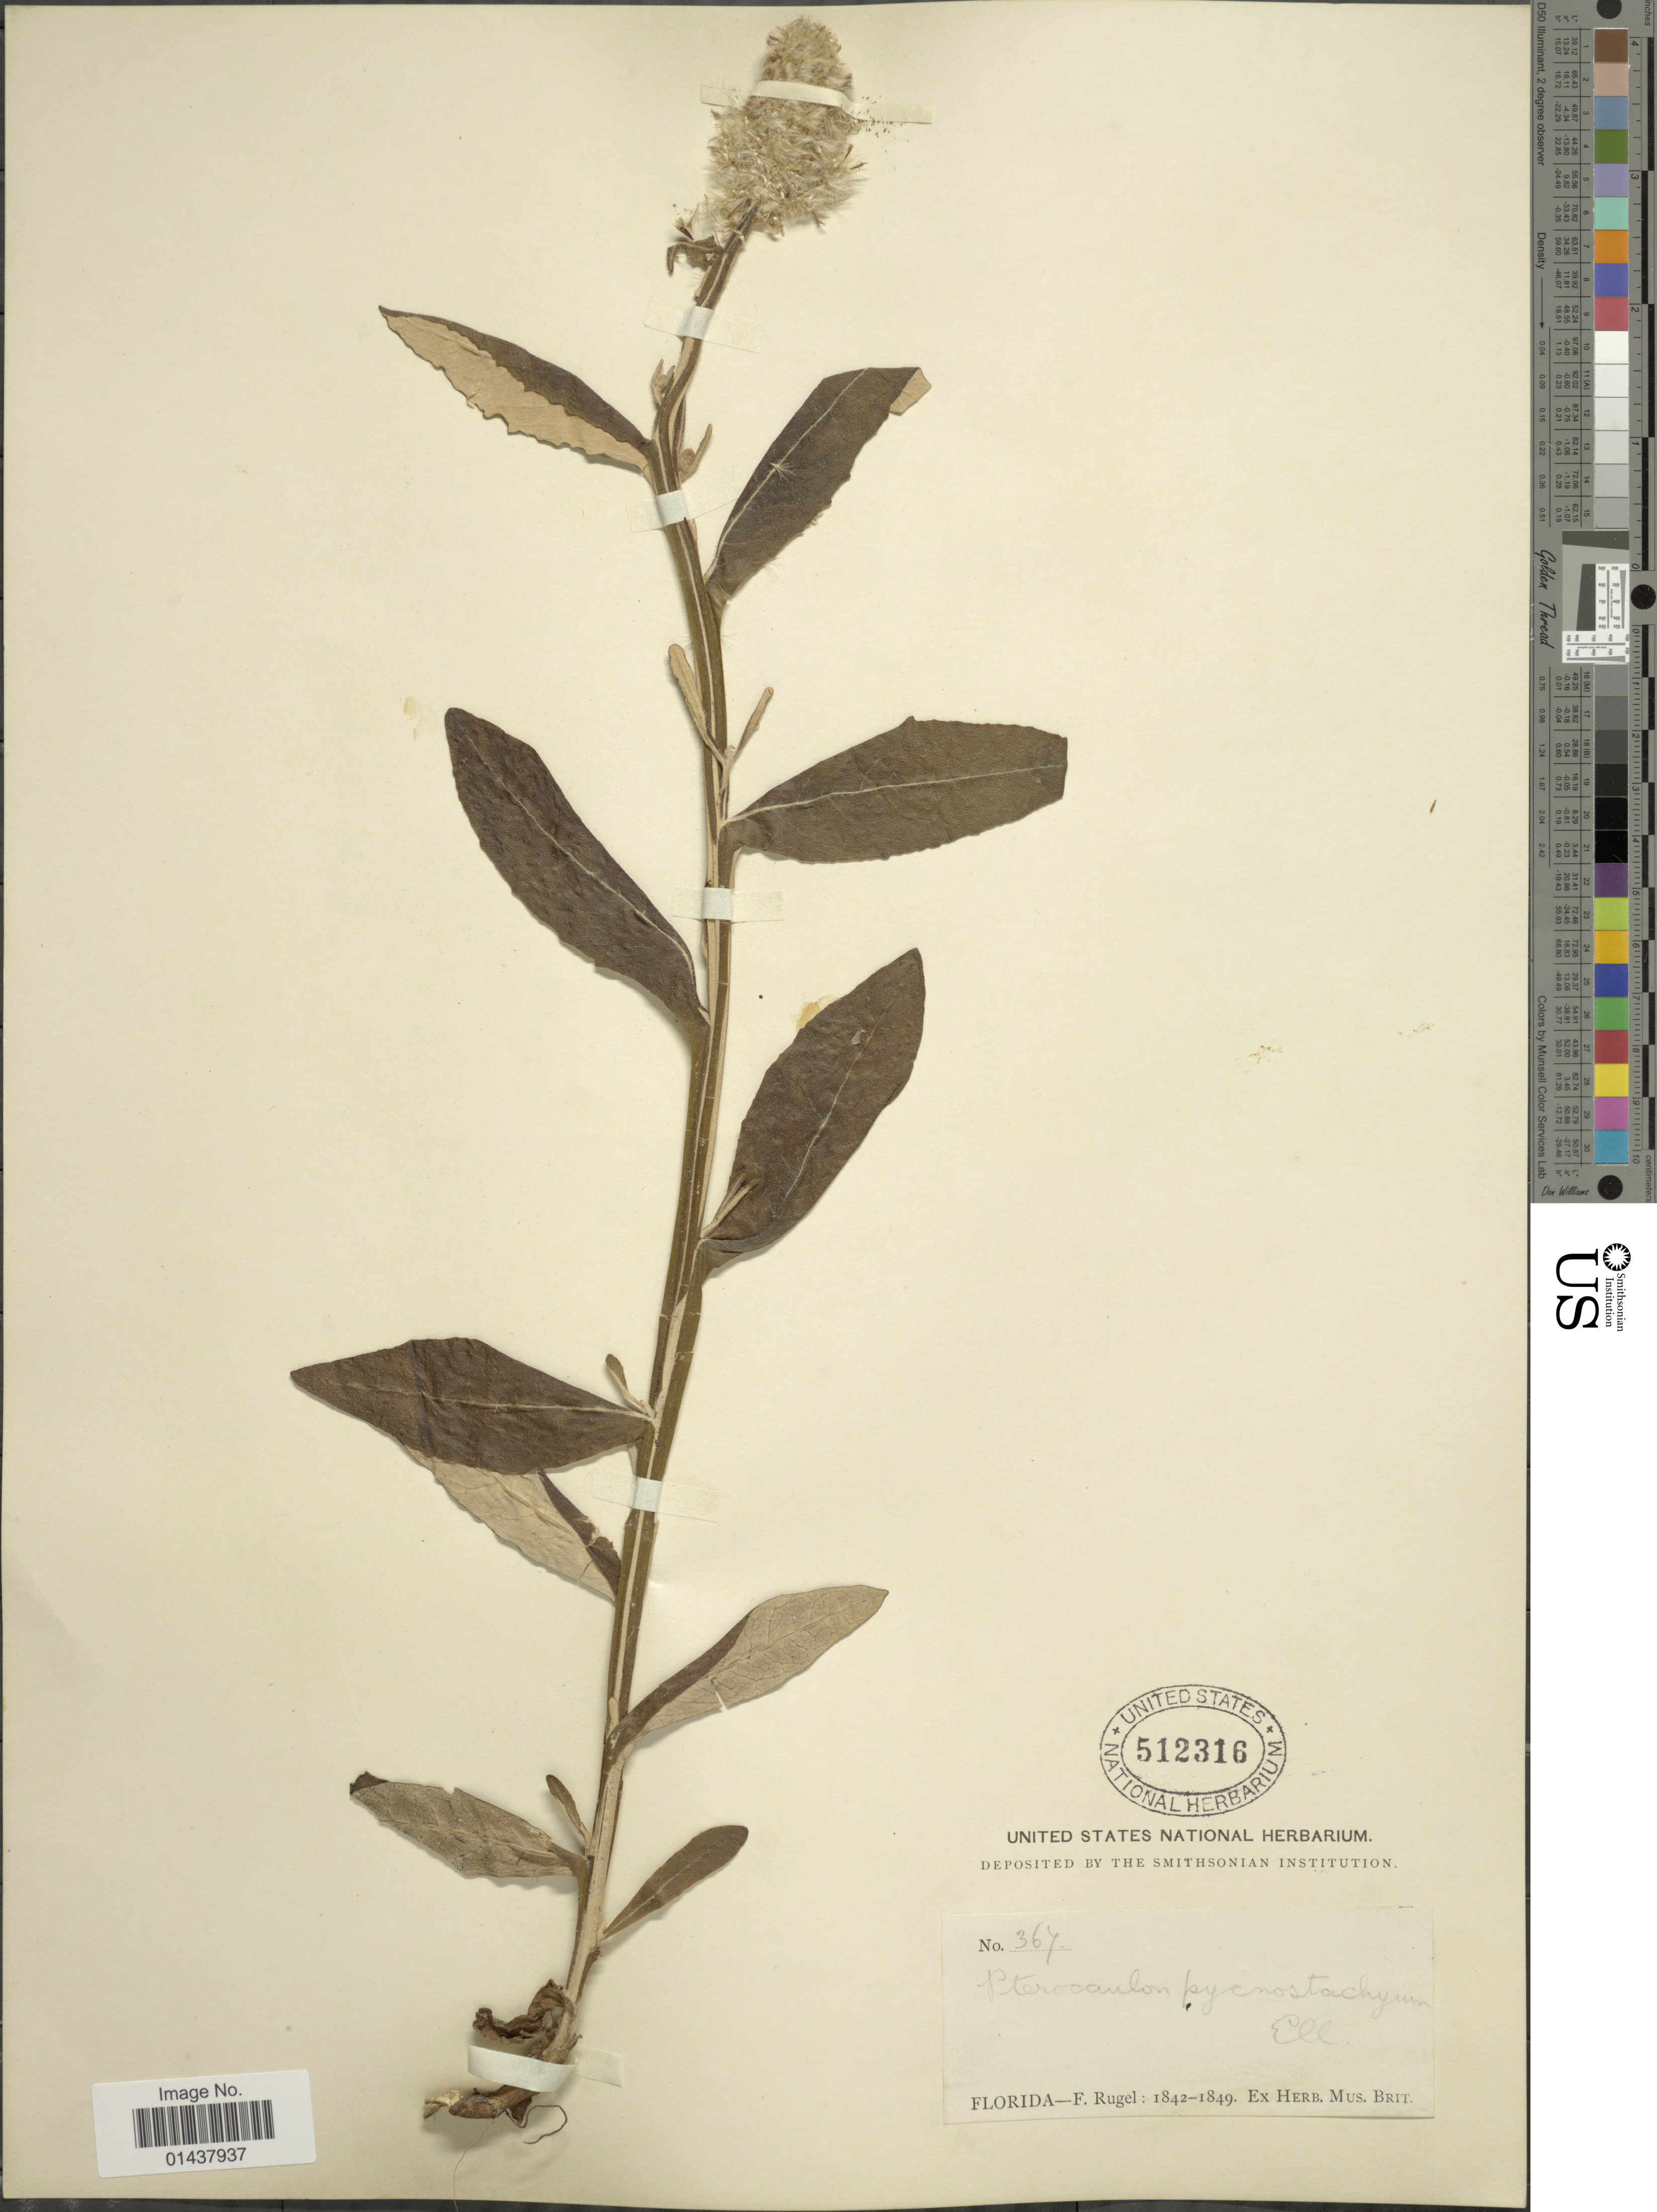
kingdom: Plantae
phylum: Tracheophyta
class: Magnoliopsida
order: Asterales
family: Asteraceae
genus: Pterocaulon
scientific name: Pterocaulon undulatum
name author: C. Mohr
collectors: F. Rugel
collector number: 367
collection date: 1842/1849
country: United States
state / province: Florida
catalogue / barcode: US 512316